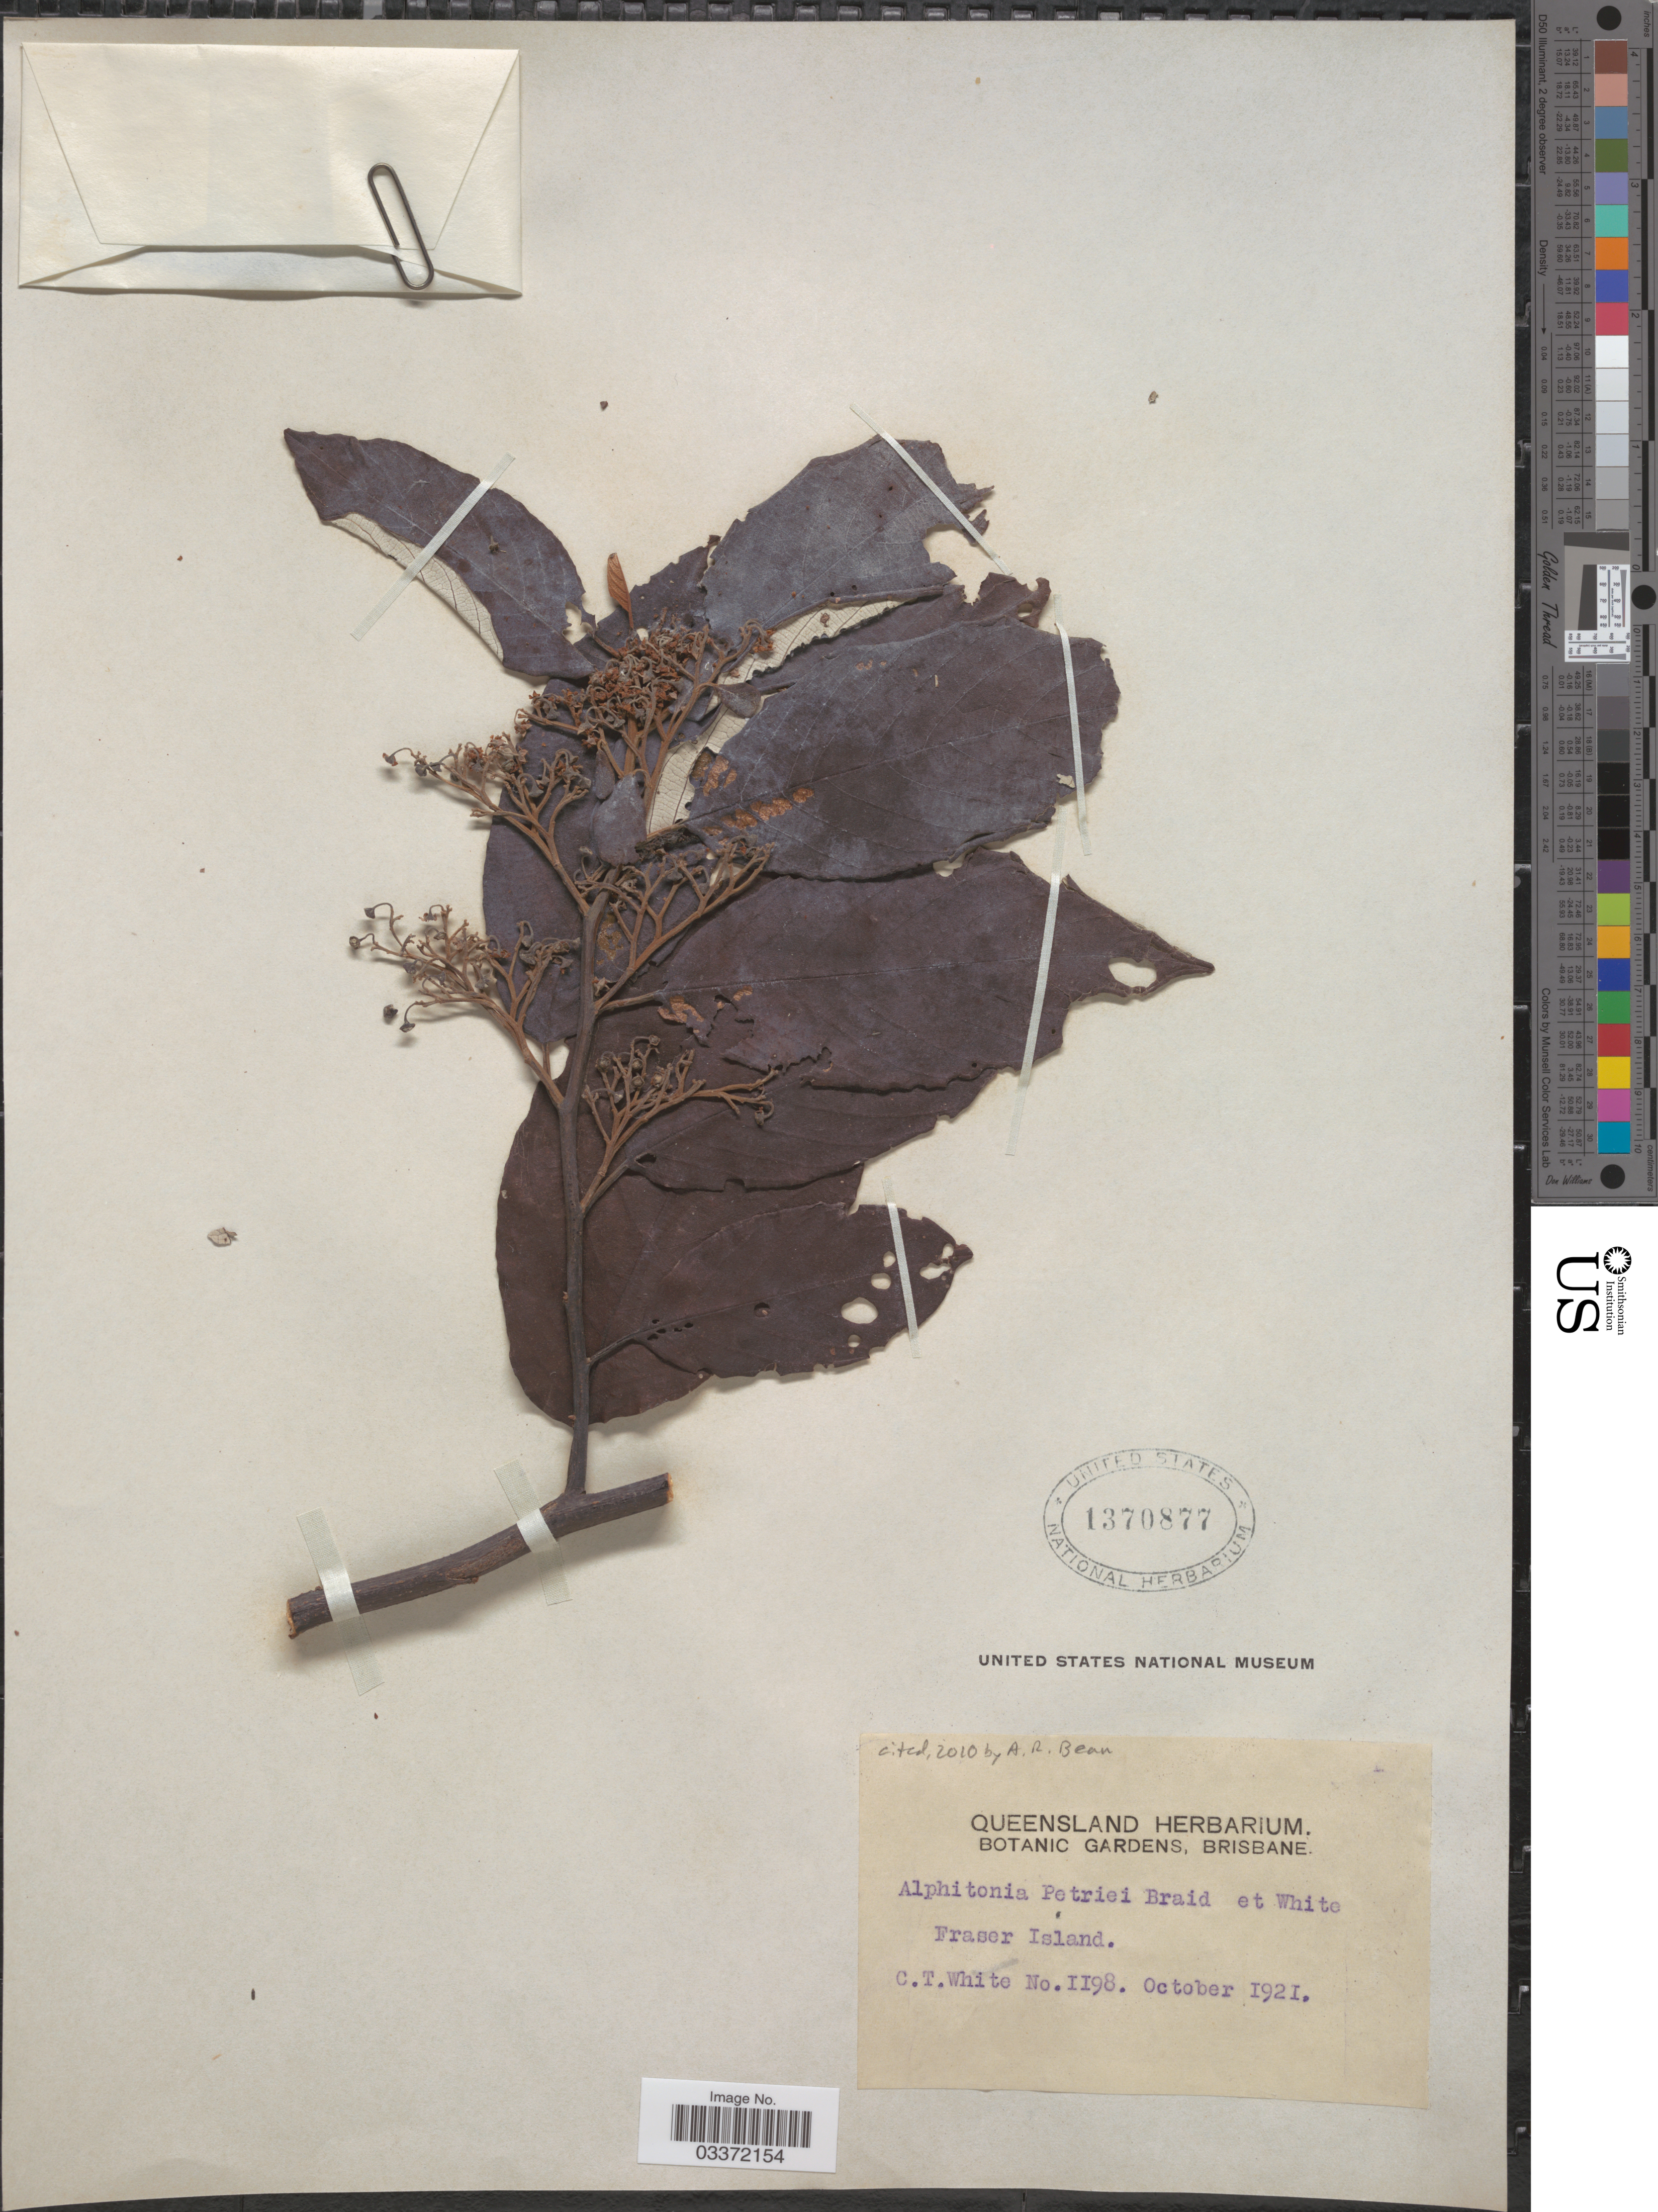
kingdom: Plantae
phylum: Tracheophyta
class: Magnoliopsida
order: Rosales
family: Rhamnaceae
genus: Alphitonia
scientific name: Alphitonia petriei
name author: Braid & C.T. White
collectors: C. T. White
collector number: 1198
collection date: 1921-10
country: Australia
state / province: Queensland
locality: Fraser Island.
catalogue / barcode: US 1370877